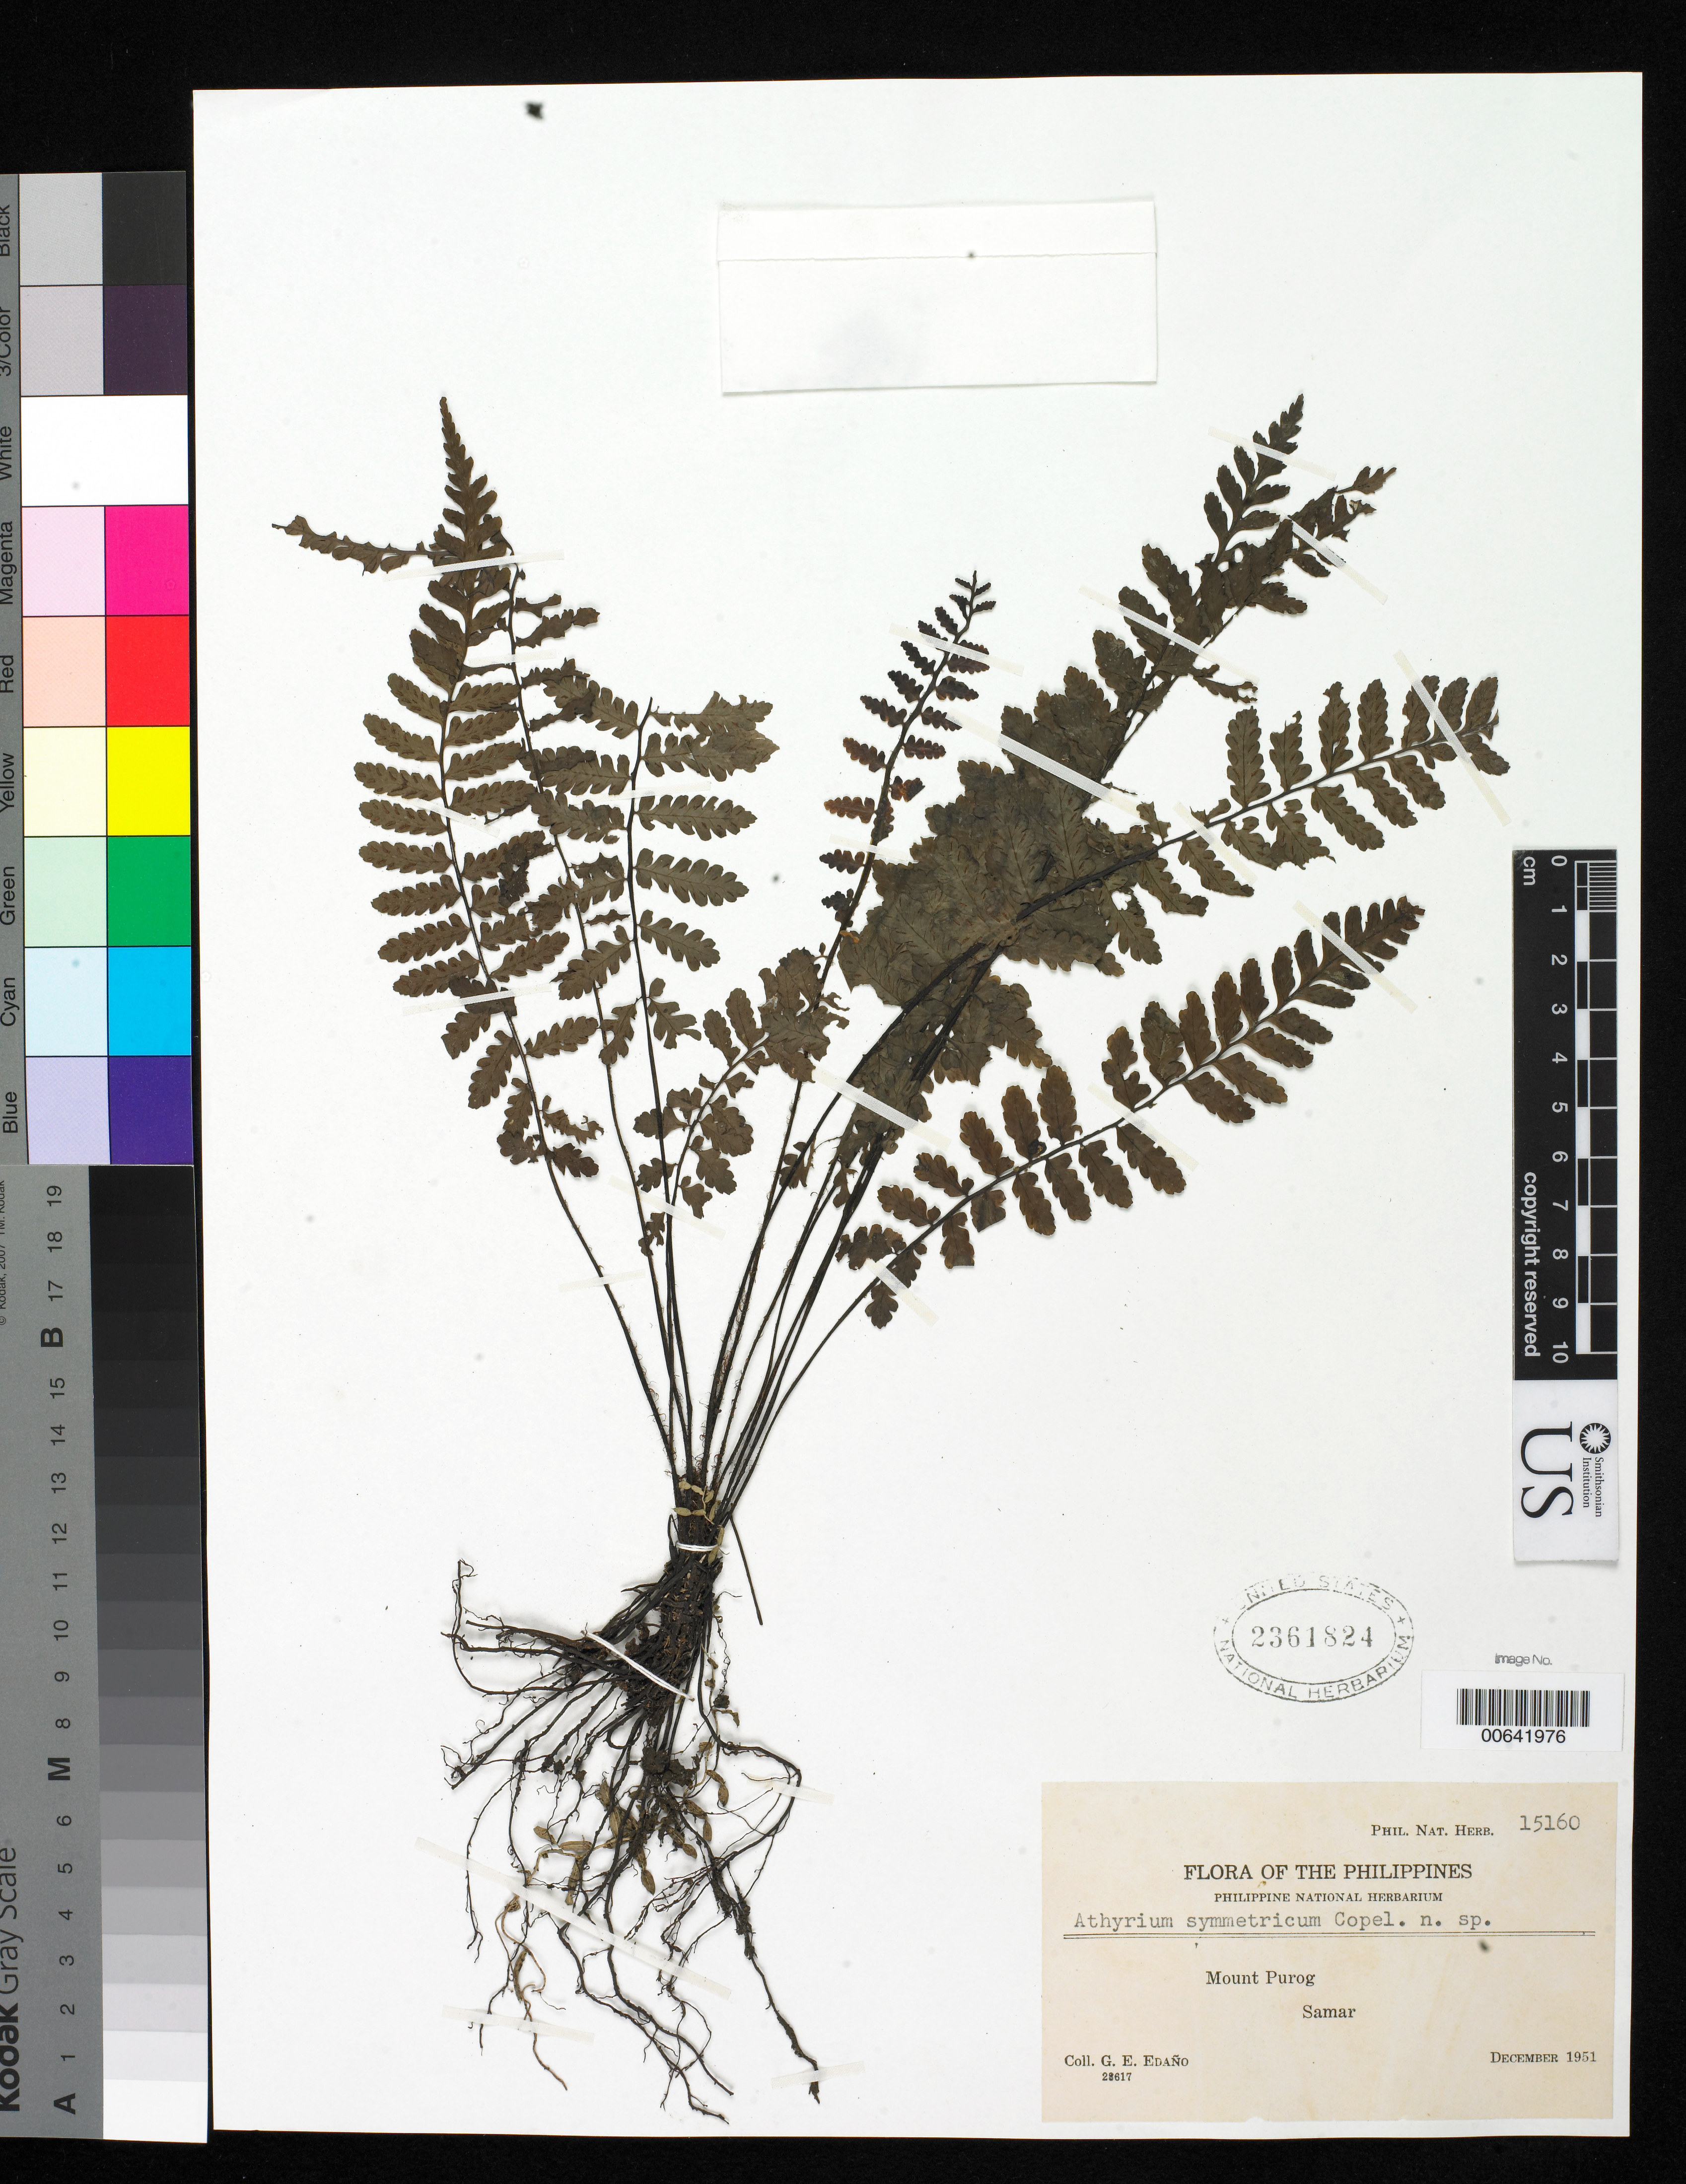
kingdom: Plantae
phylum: Tracheophyta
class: Polypodiopsida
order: Polypodiales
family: Athyriaceae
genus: Athyrium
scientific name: Athyrium symmetricum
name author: Copel.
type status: Isosyntype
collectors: G. E. Edaño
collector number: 15160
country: Philippines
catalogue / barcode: US 2361824